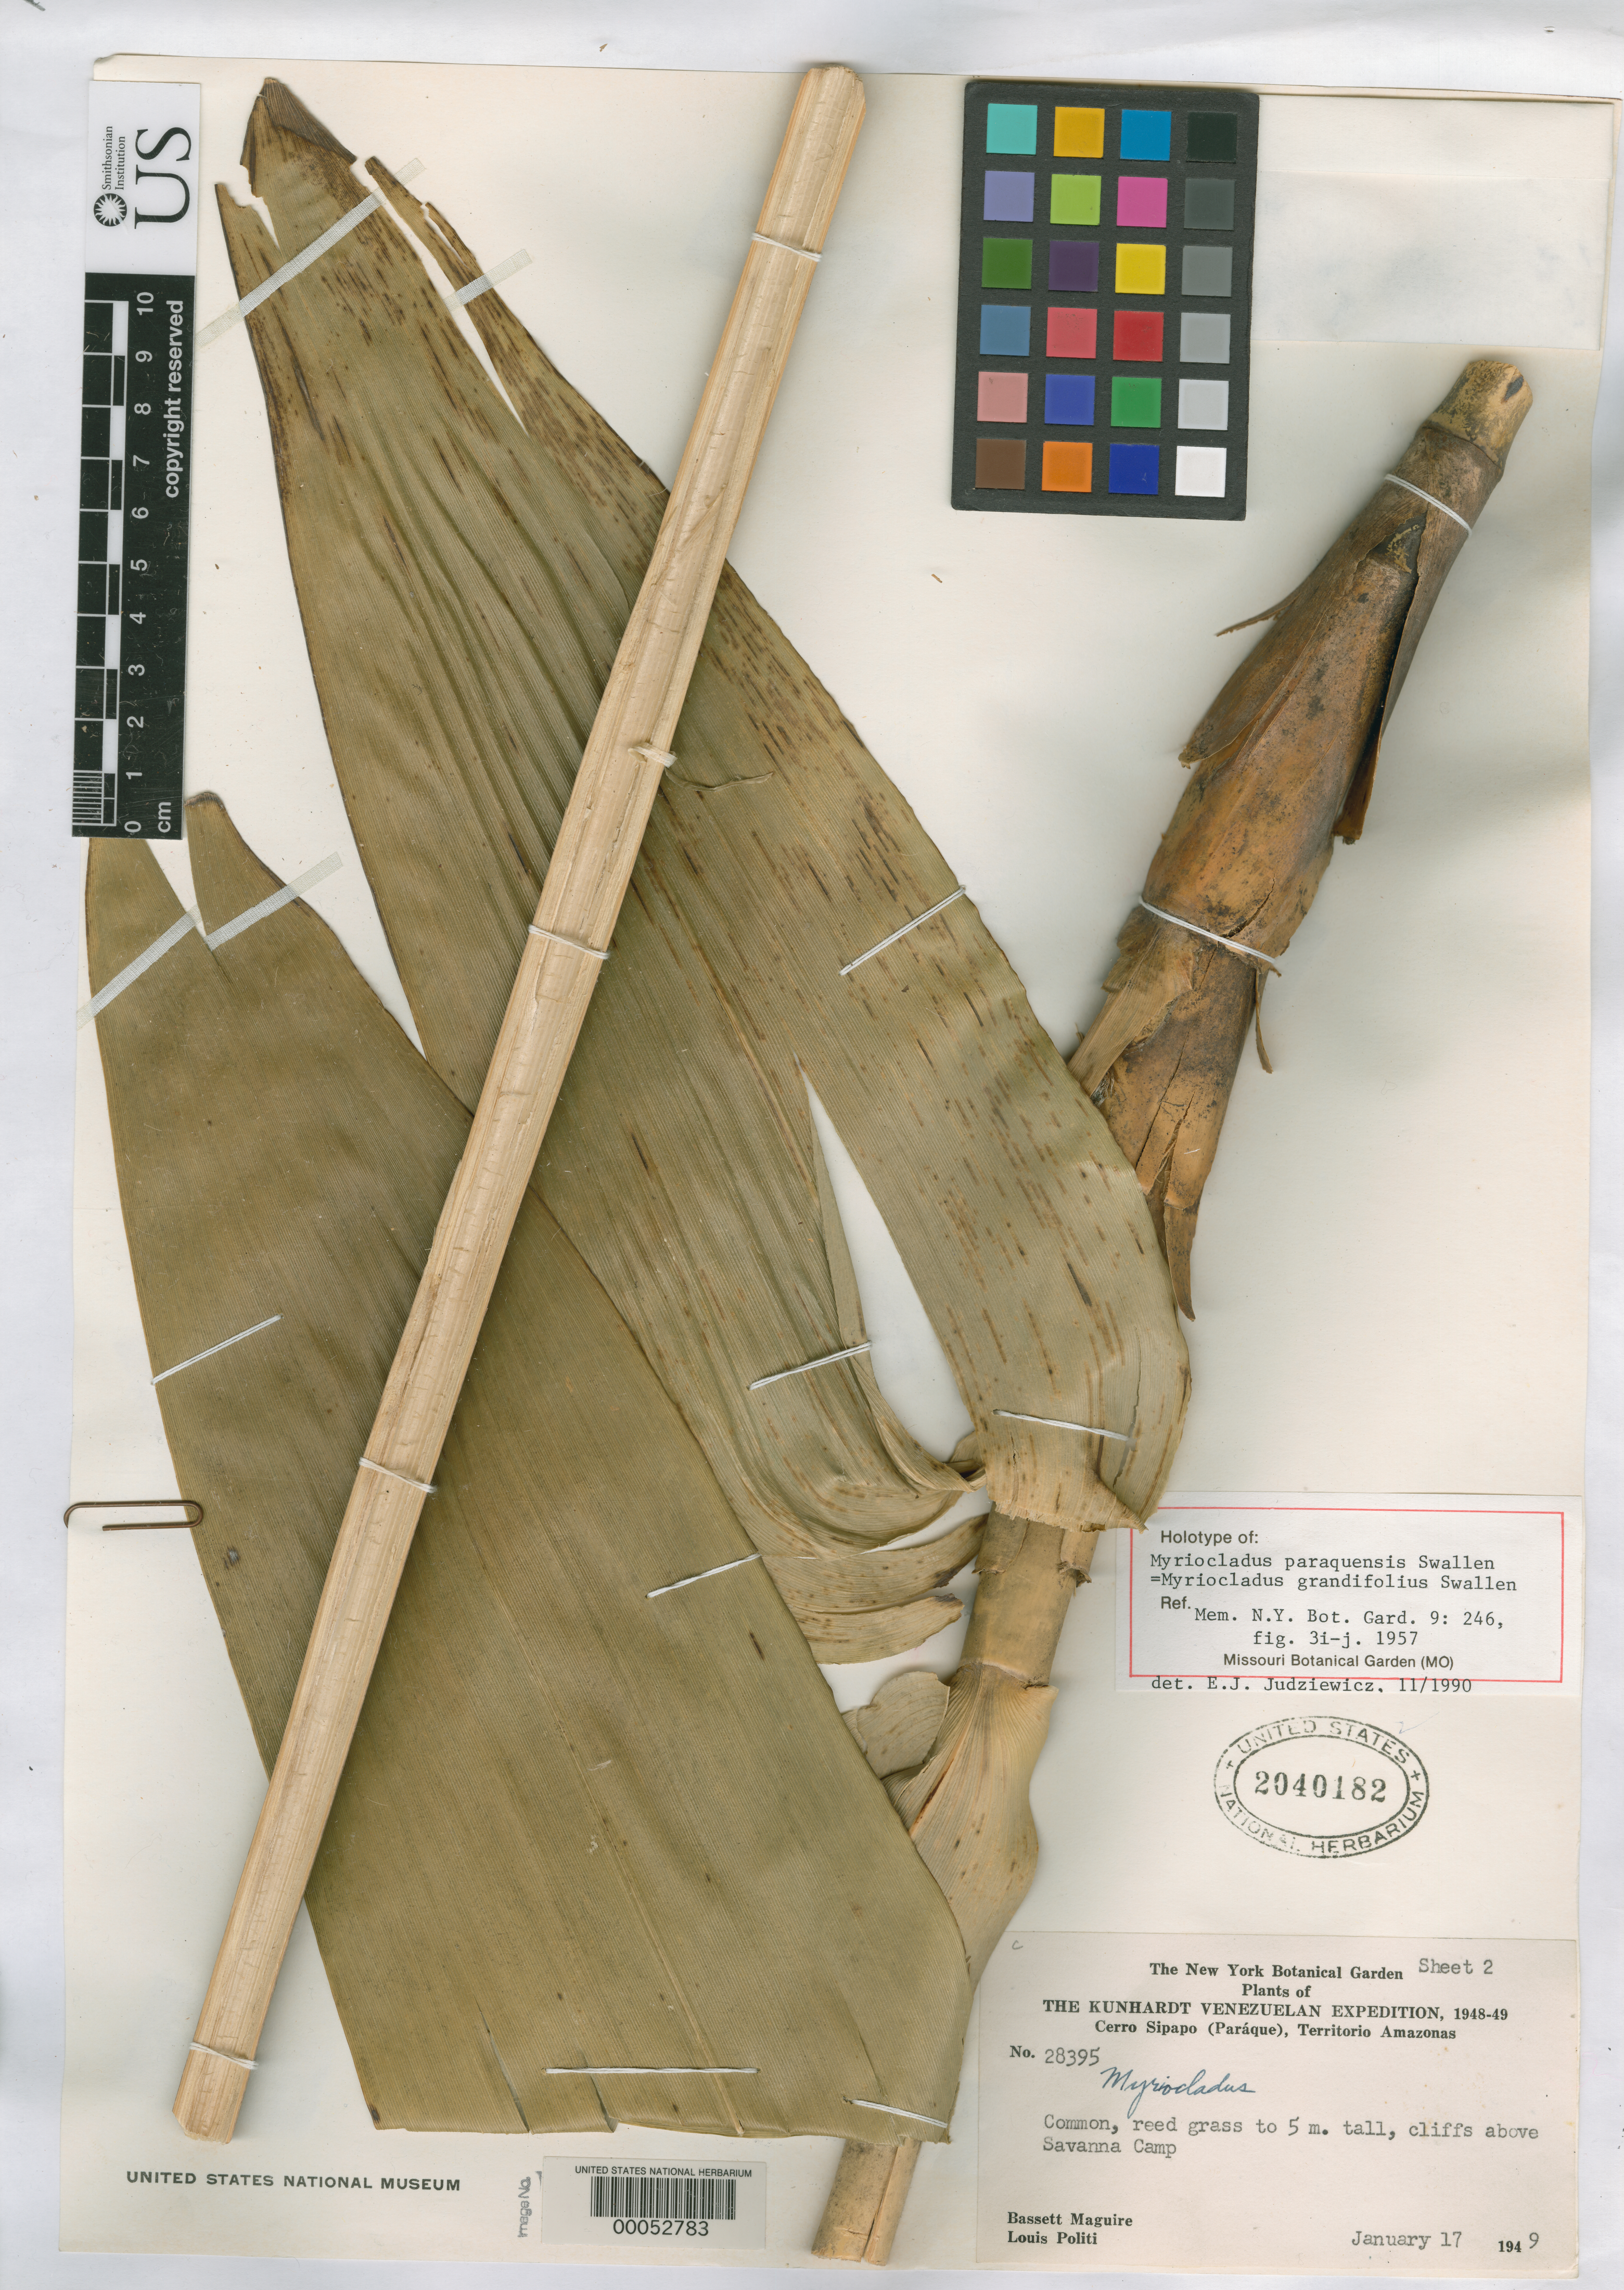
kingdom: Plantae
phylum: Tracheophyta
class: Liliopsida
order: Poales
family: Poaceae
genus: Myriocladus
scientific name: Myriocladus paraquensis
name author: Swallen in Maguire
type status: Holotype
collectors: B. Maguire & L. Politi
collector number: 28395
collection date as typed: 17 Jan 1949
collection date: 1949-01-17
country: Venezuela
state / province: Amazonas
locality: Cerro Sipapo Paraque, above savanna camp.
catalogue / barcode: US 2040182